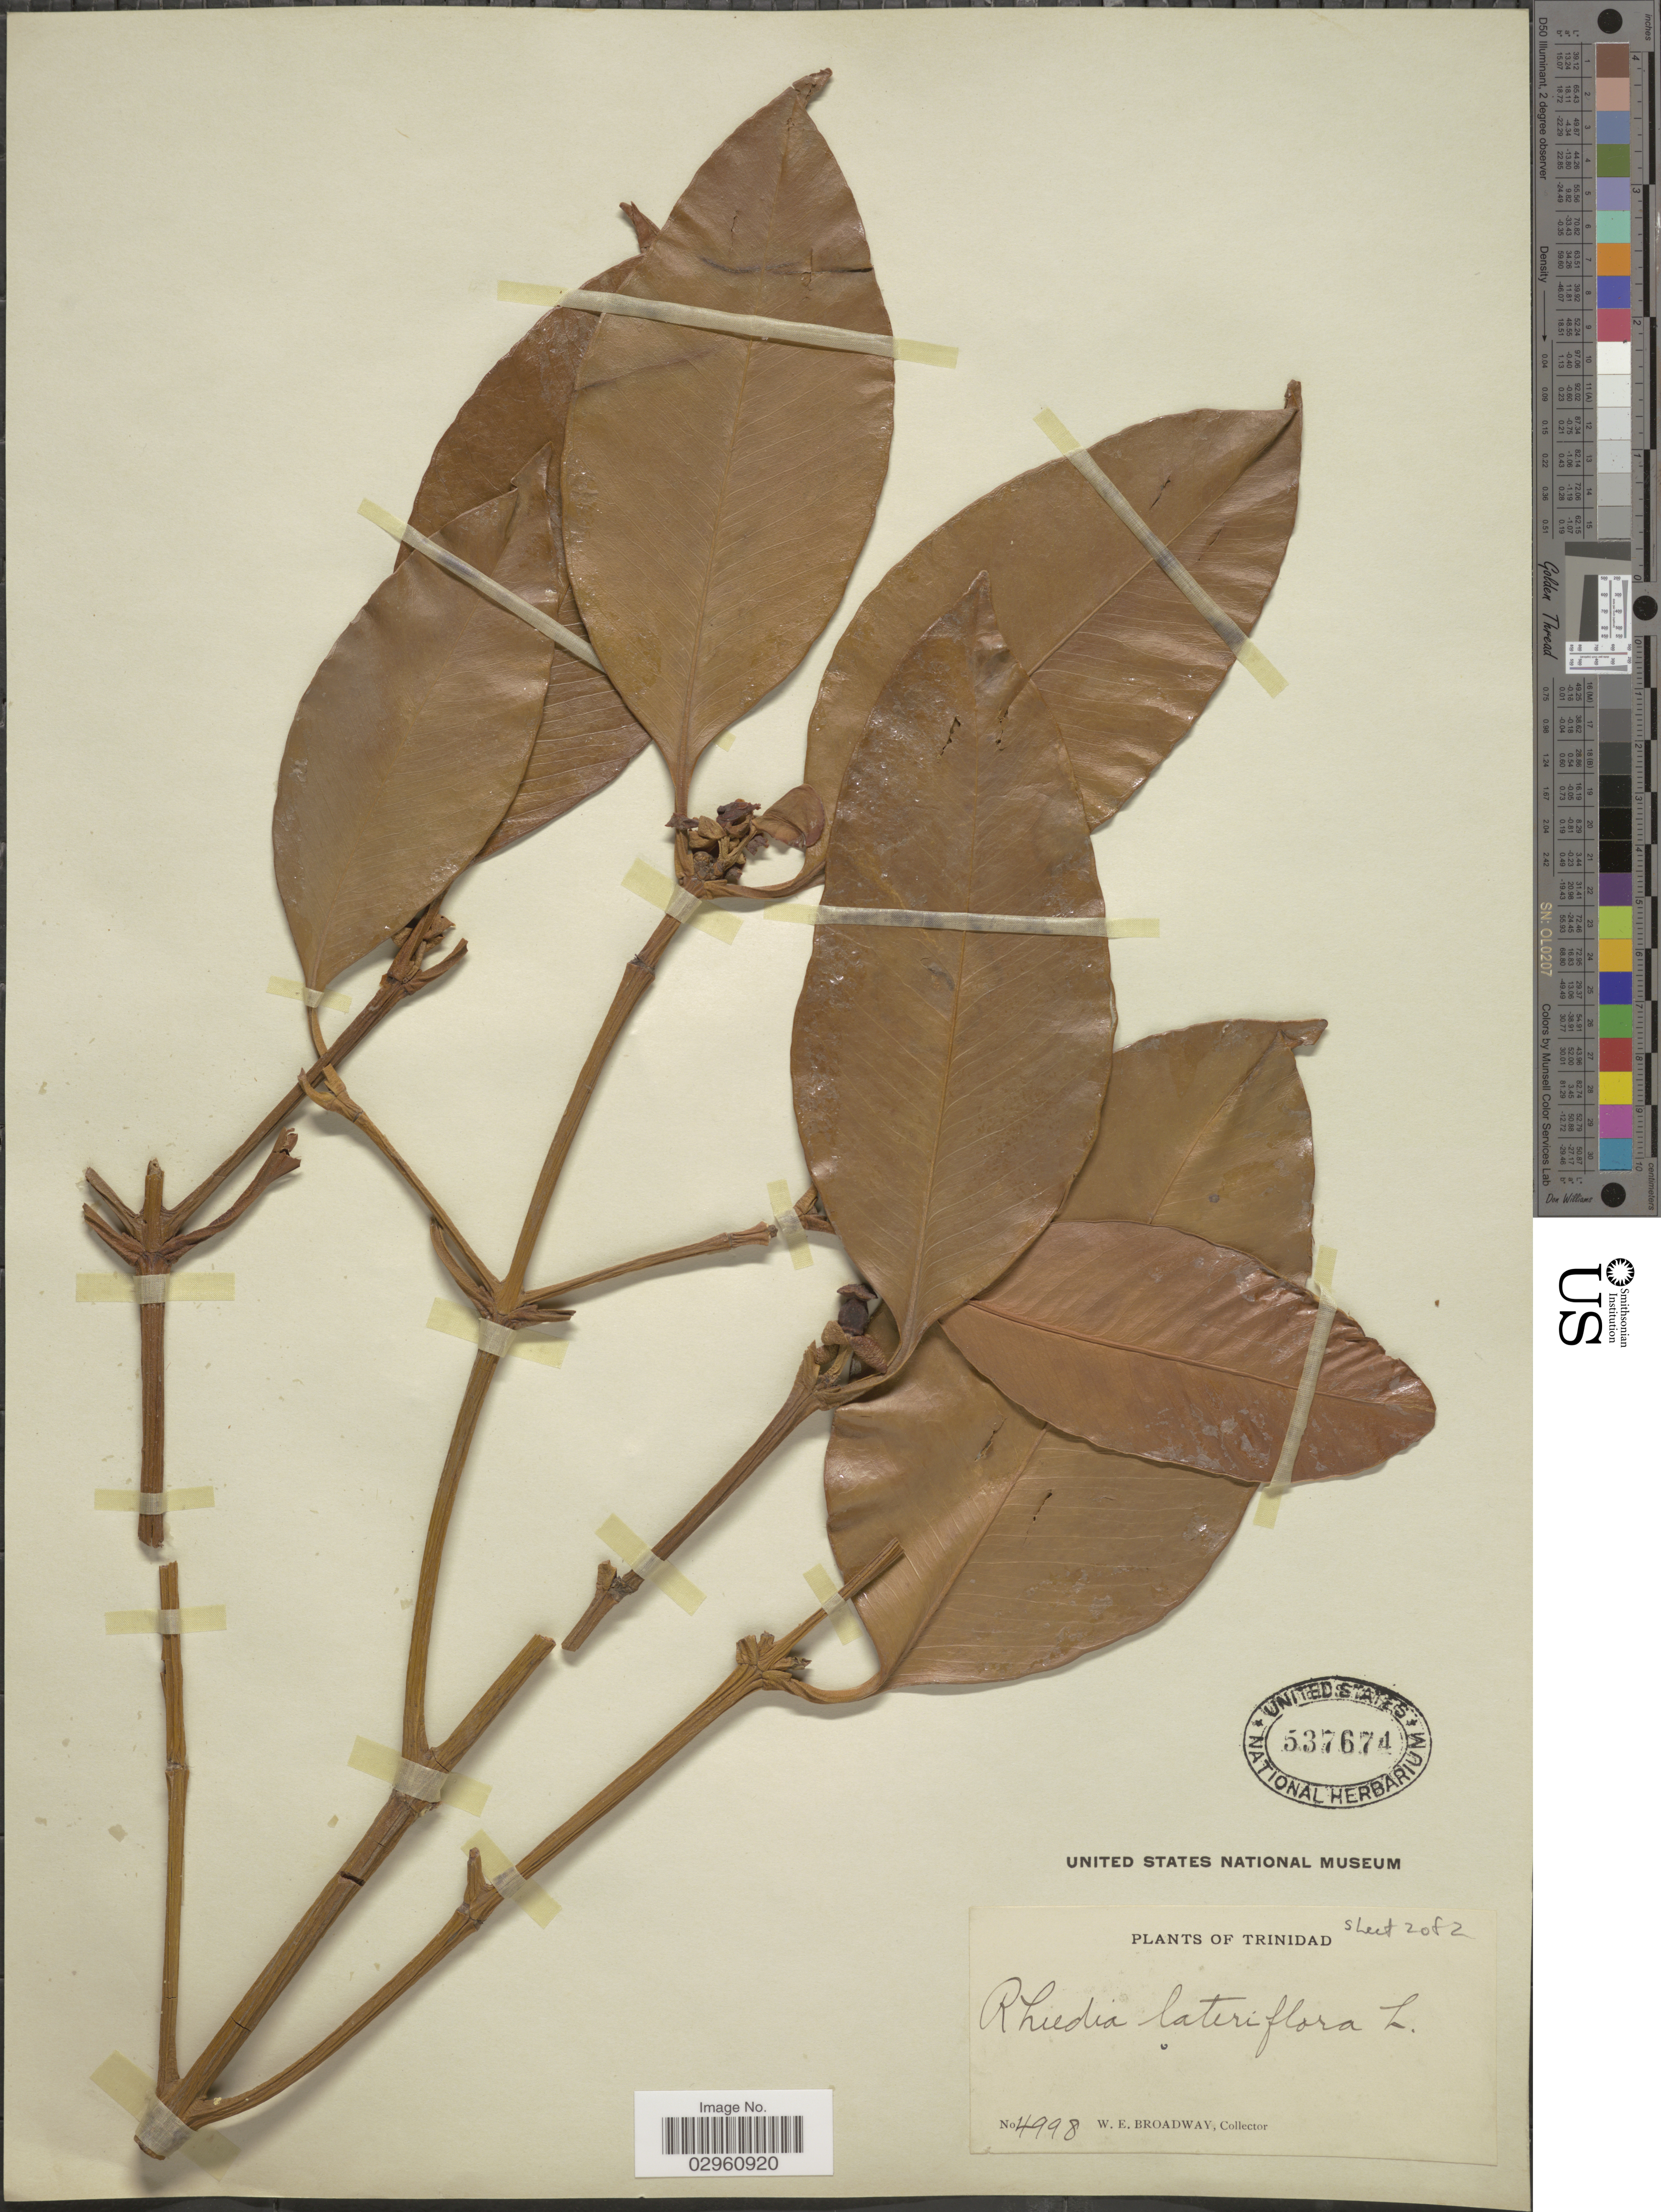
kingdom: Plantae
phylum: Tracheophyta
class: Magnoliopsida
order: Malpighiales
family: Clusiaceae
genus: Garcinia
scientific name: Garcinia humilis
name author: (Vahl) C.D. Adams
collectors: W. E. Broadway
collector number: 4998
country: Trinidad and Tobago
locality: Trinidad.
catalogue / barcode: US 537674